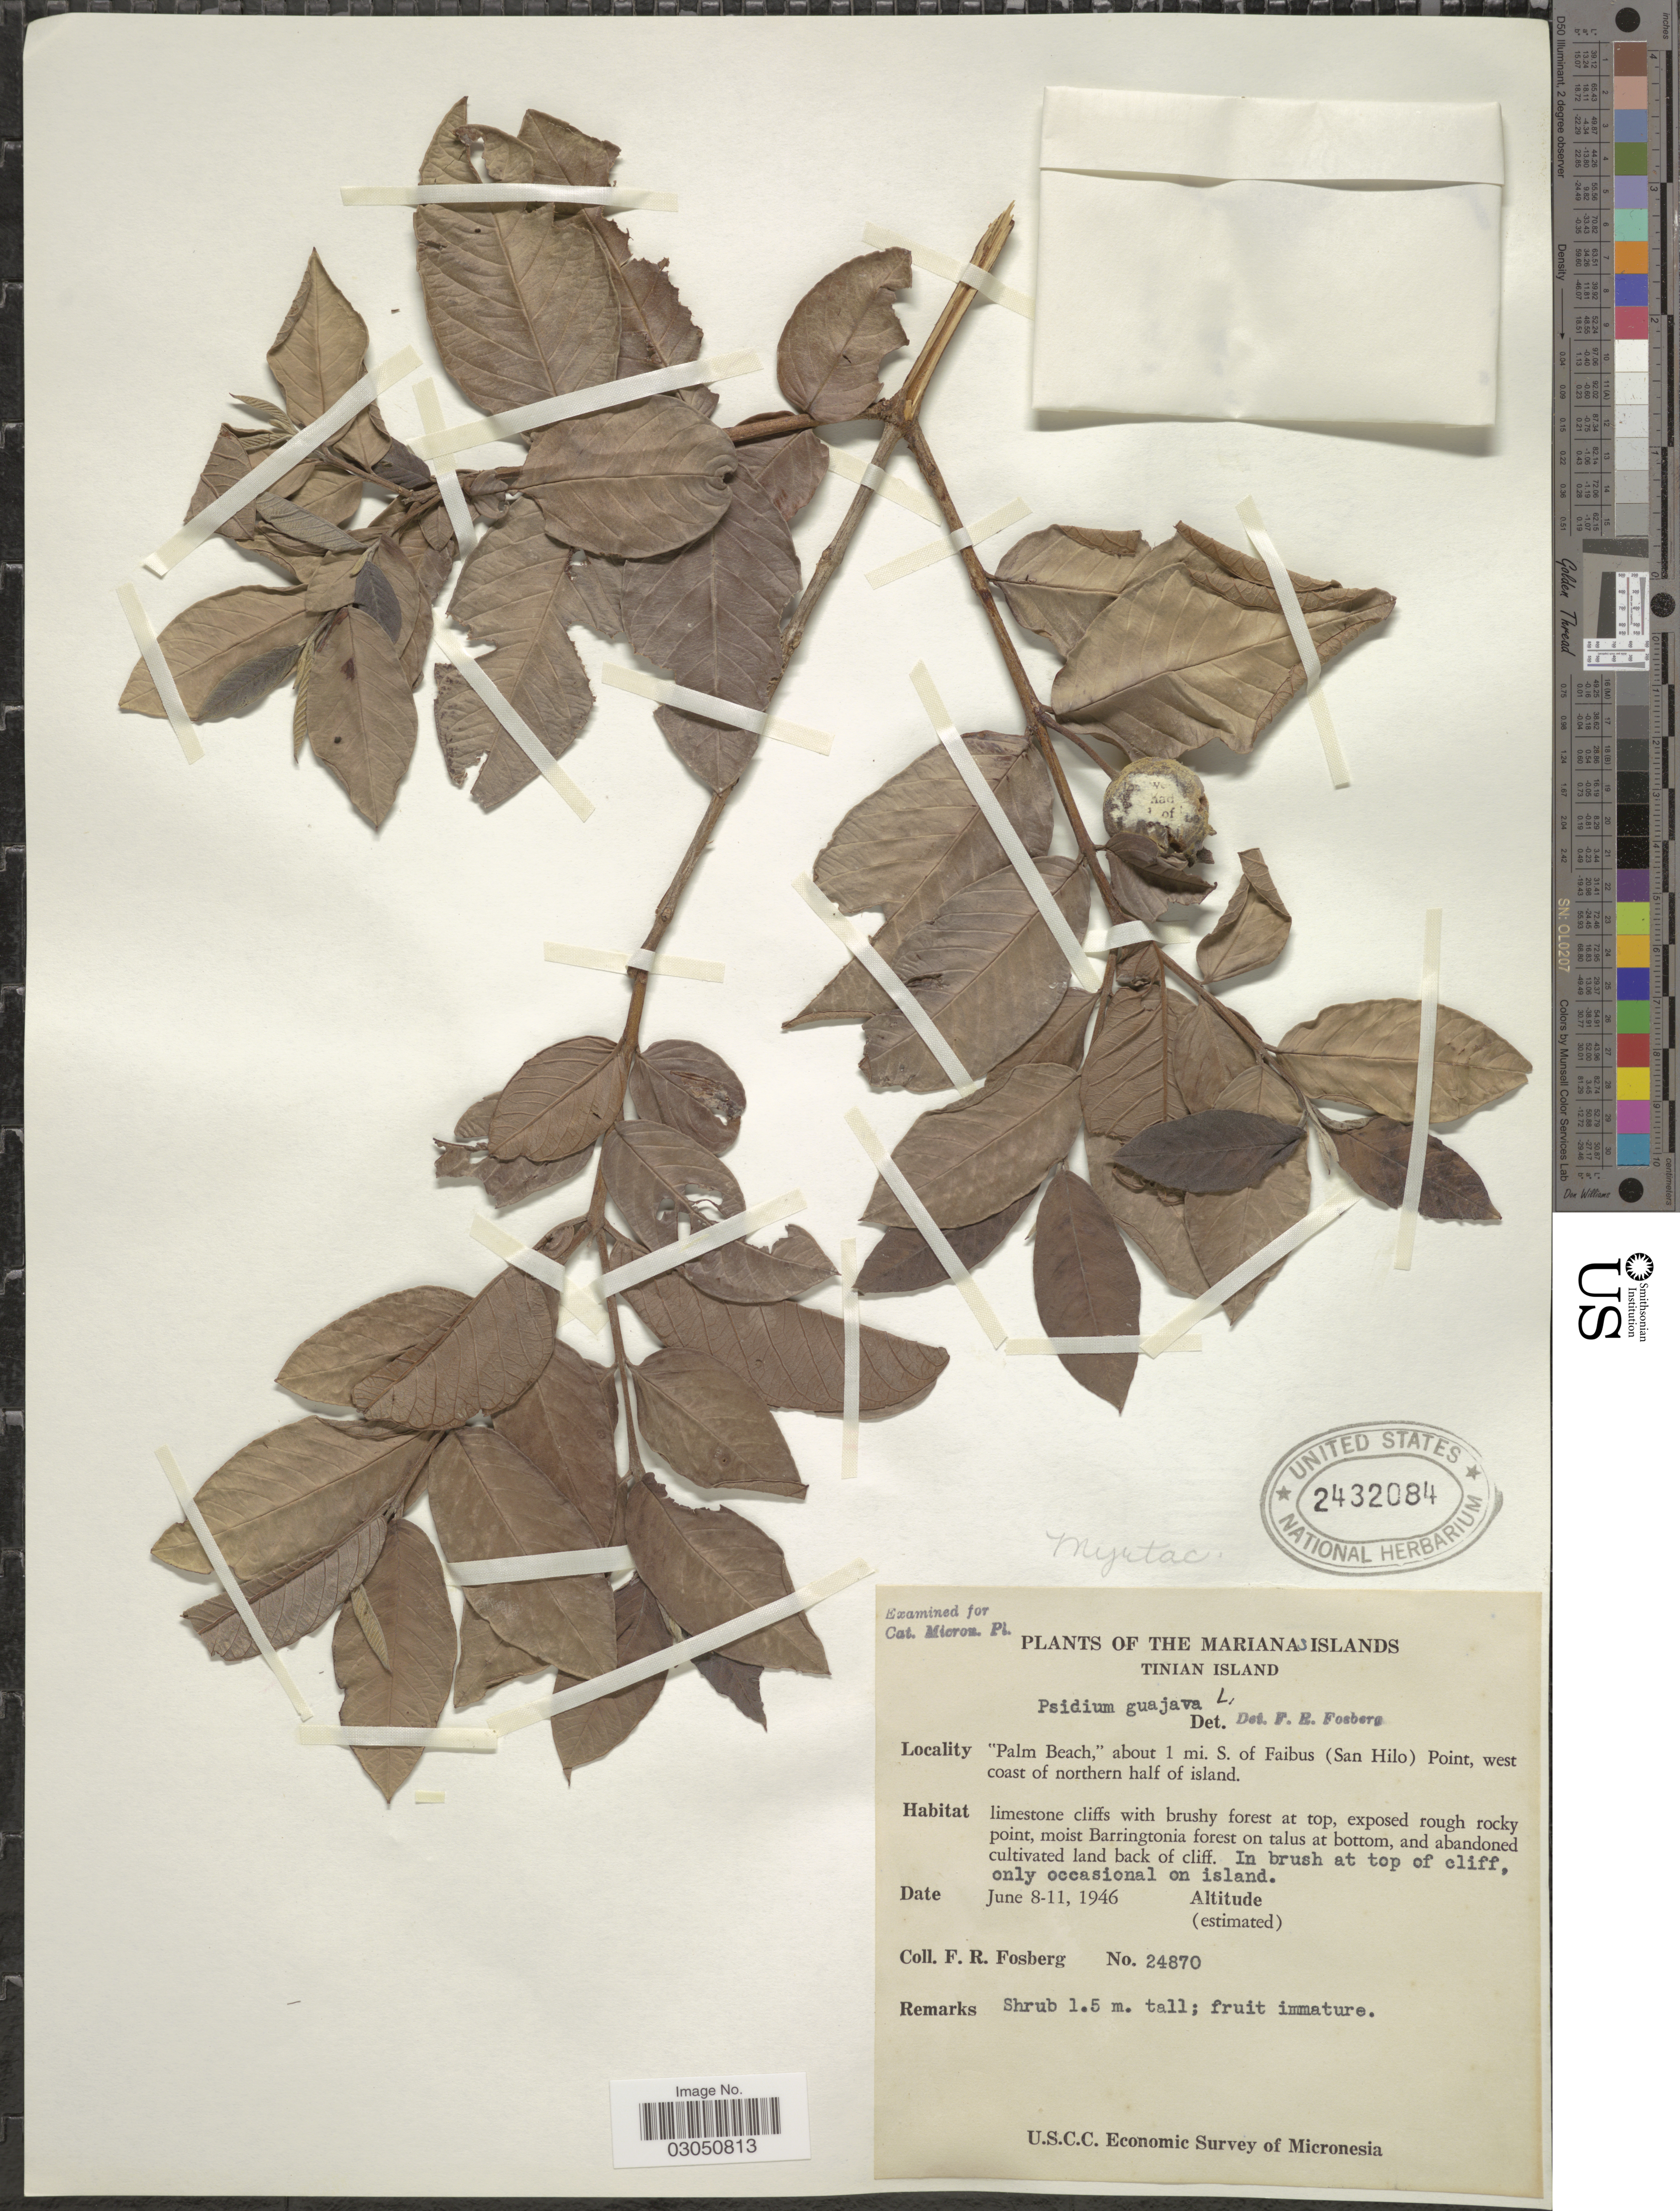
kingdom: Plantae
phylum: Tracheophyta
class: Magnoliopsida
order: Myrtales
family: Myrtaceae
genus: Psidium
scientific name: Psidium guajava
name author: L.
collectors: F. R. Fosberg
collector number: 24870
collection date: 1946-06-08/1946-06-11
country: Northern Mariana Islands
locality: Tinian Island. "Palm Beach", about 1 mi. S. of Faibus (San Hilo) Point, west coast of northern half of island.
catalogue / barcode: US 2432084